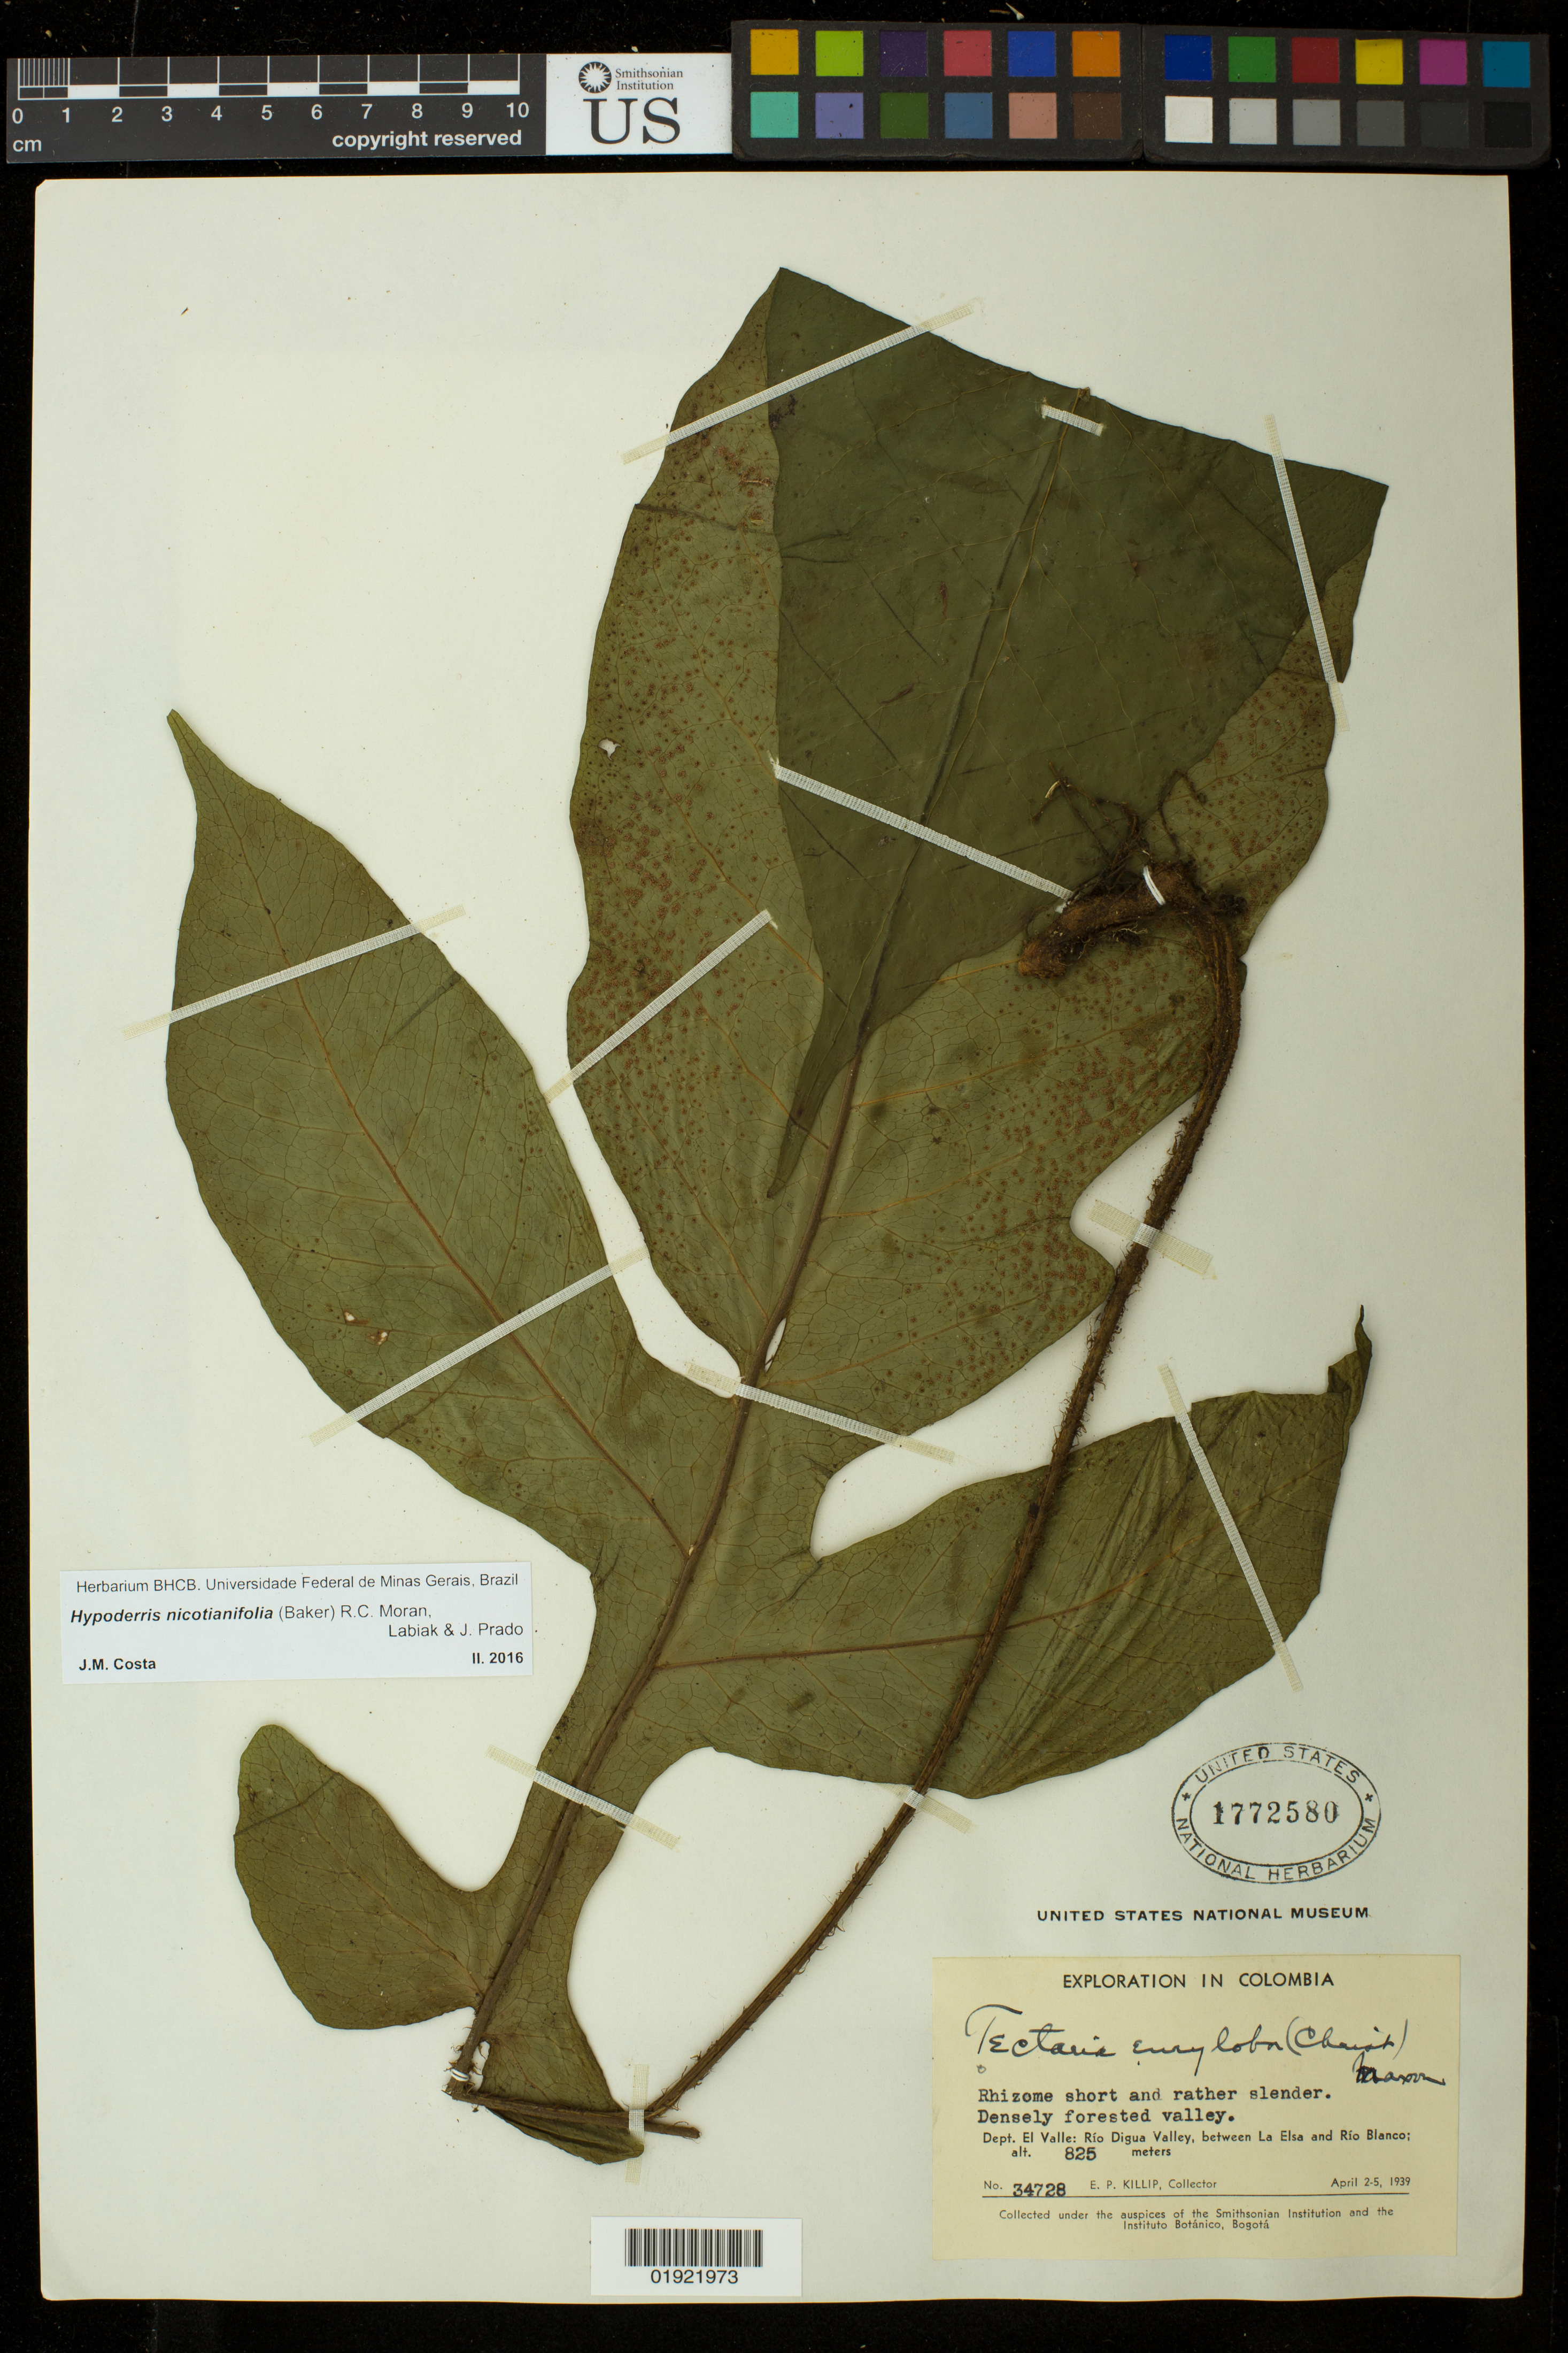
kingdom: Plantae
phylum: Tracheophyta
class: Polypodiopsida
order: Polypodiales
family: Tectariaceae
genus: Hypoderris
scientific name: Hypoderris nicotianifolia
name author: (Baker) R.C. Moran et al.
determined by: Costa, J. M.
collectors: E. P. Killip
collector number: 34728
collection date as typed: April 2-5, 1939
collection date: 1939-04-02/1939-04-05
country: Colombia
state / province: Tolima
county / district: El Valle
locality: Dept. El Valle: Rio Deigua Valley, betwee La Elsa and Rio Blanco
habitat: densley forested valley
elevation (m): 825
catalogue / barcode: US 1772580